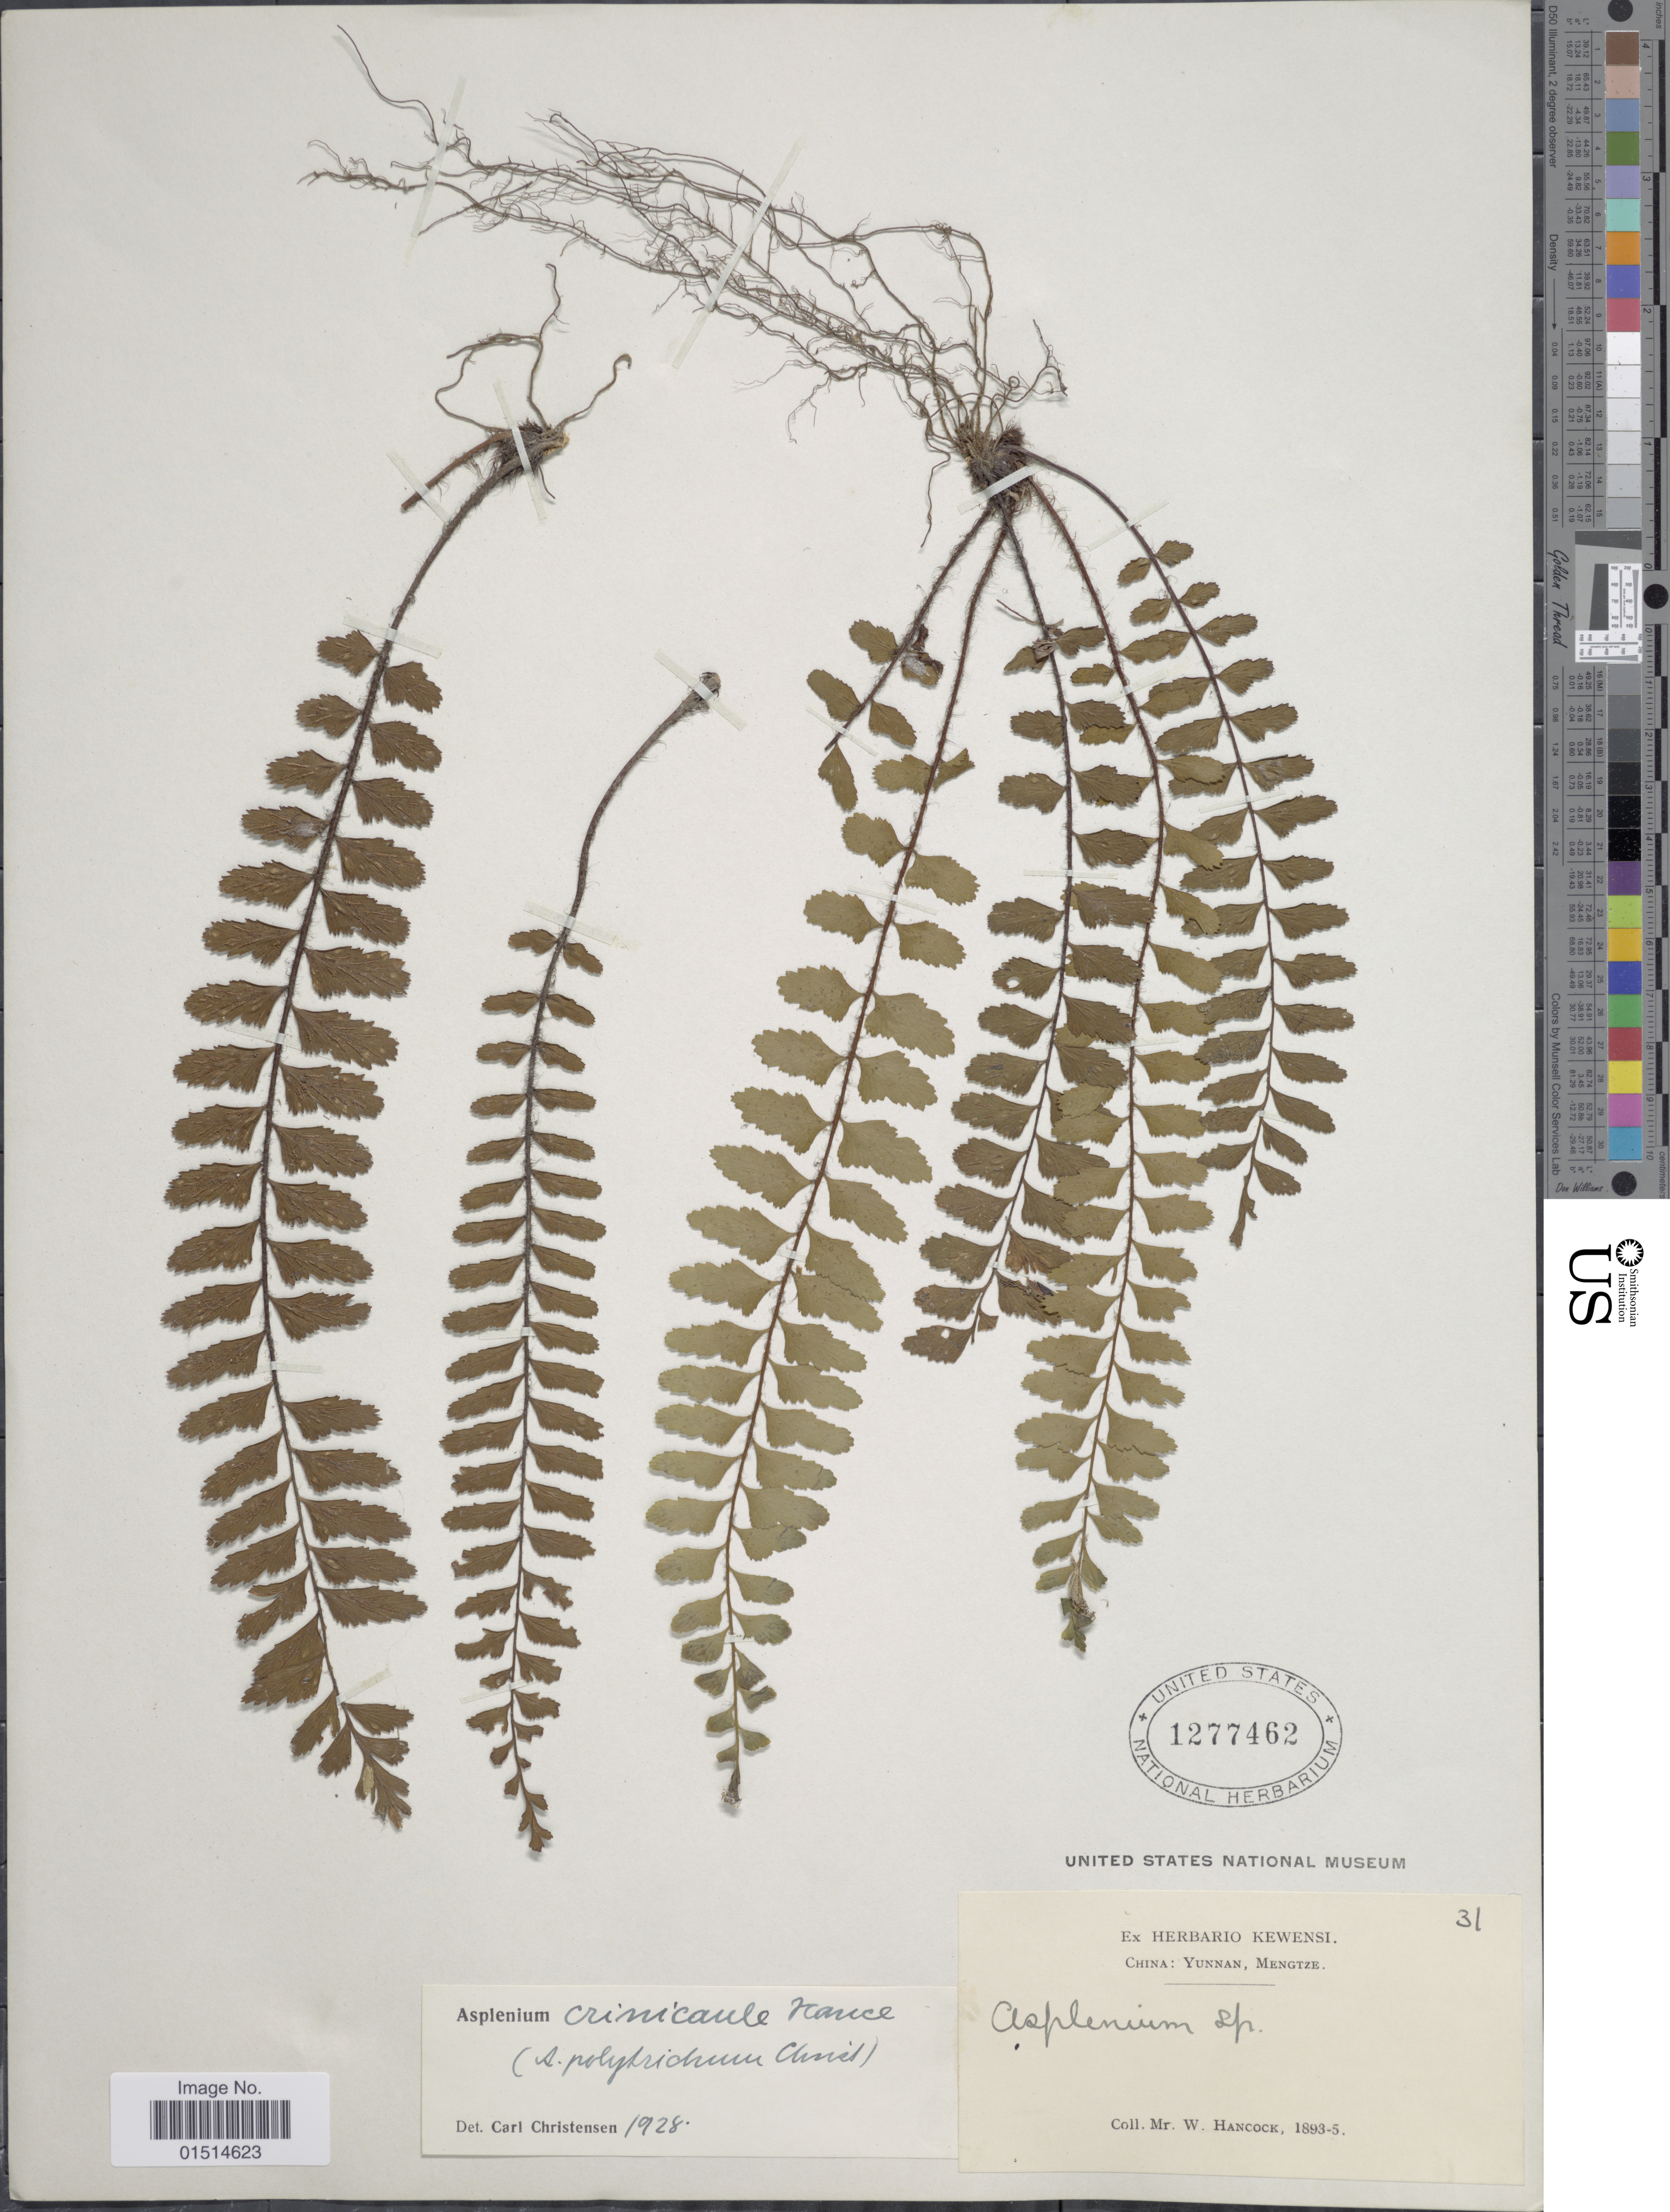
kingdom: Plantae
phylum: Tracheophyta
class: Polypodiopsida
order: Polypodiales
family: Aspleniaceae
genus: Asplenium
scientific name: Asplenium crinicaule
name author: Hance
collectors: W. Hancock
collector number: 31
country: China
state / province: Yunnan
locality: Yunnan, Mengtze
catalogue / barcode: US 1277462